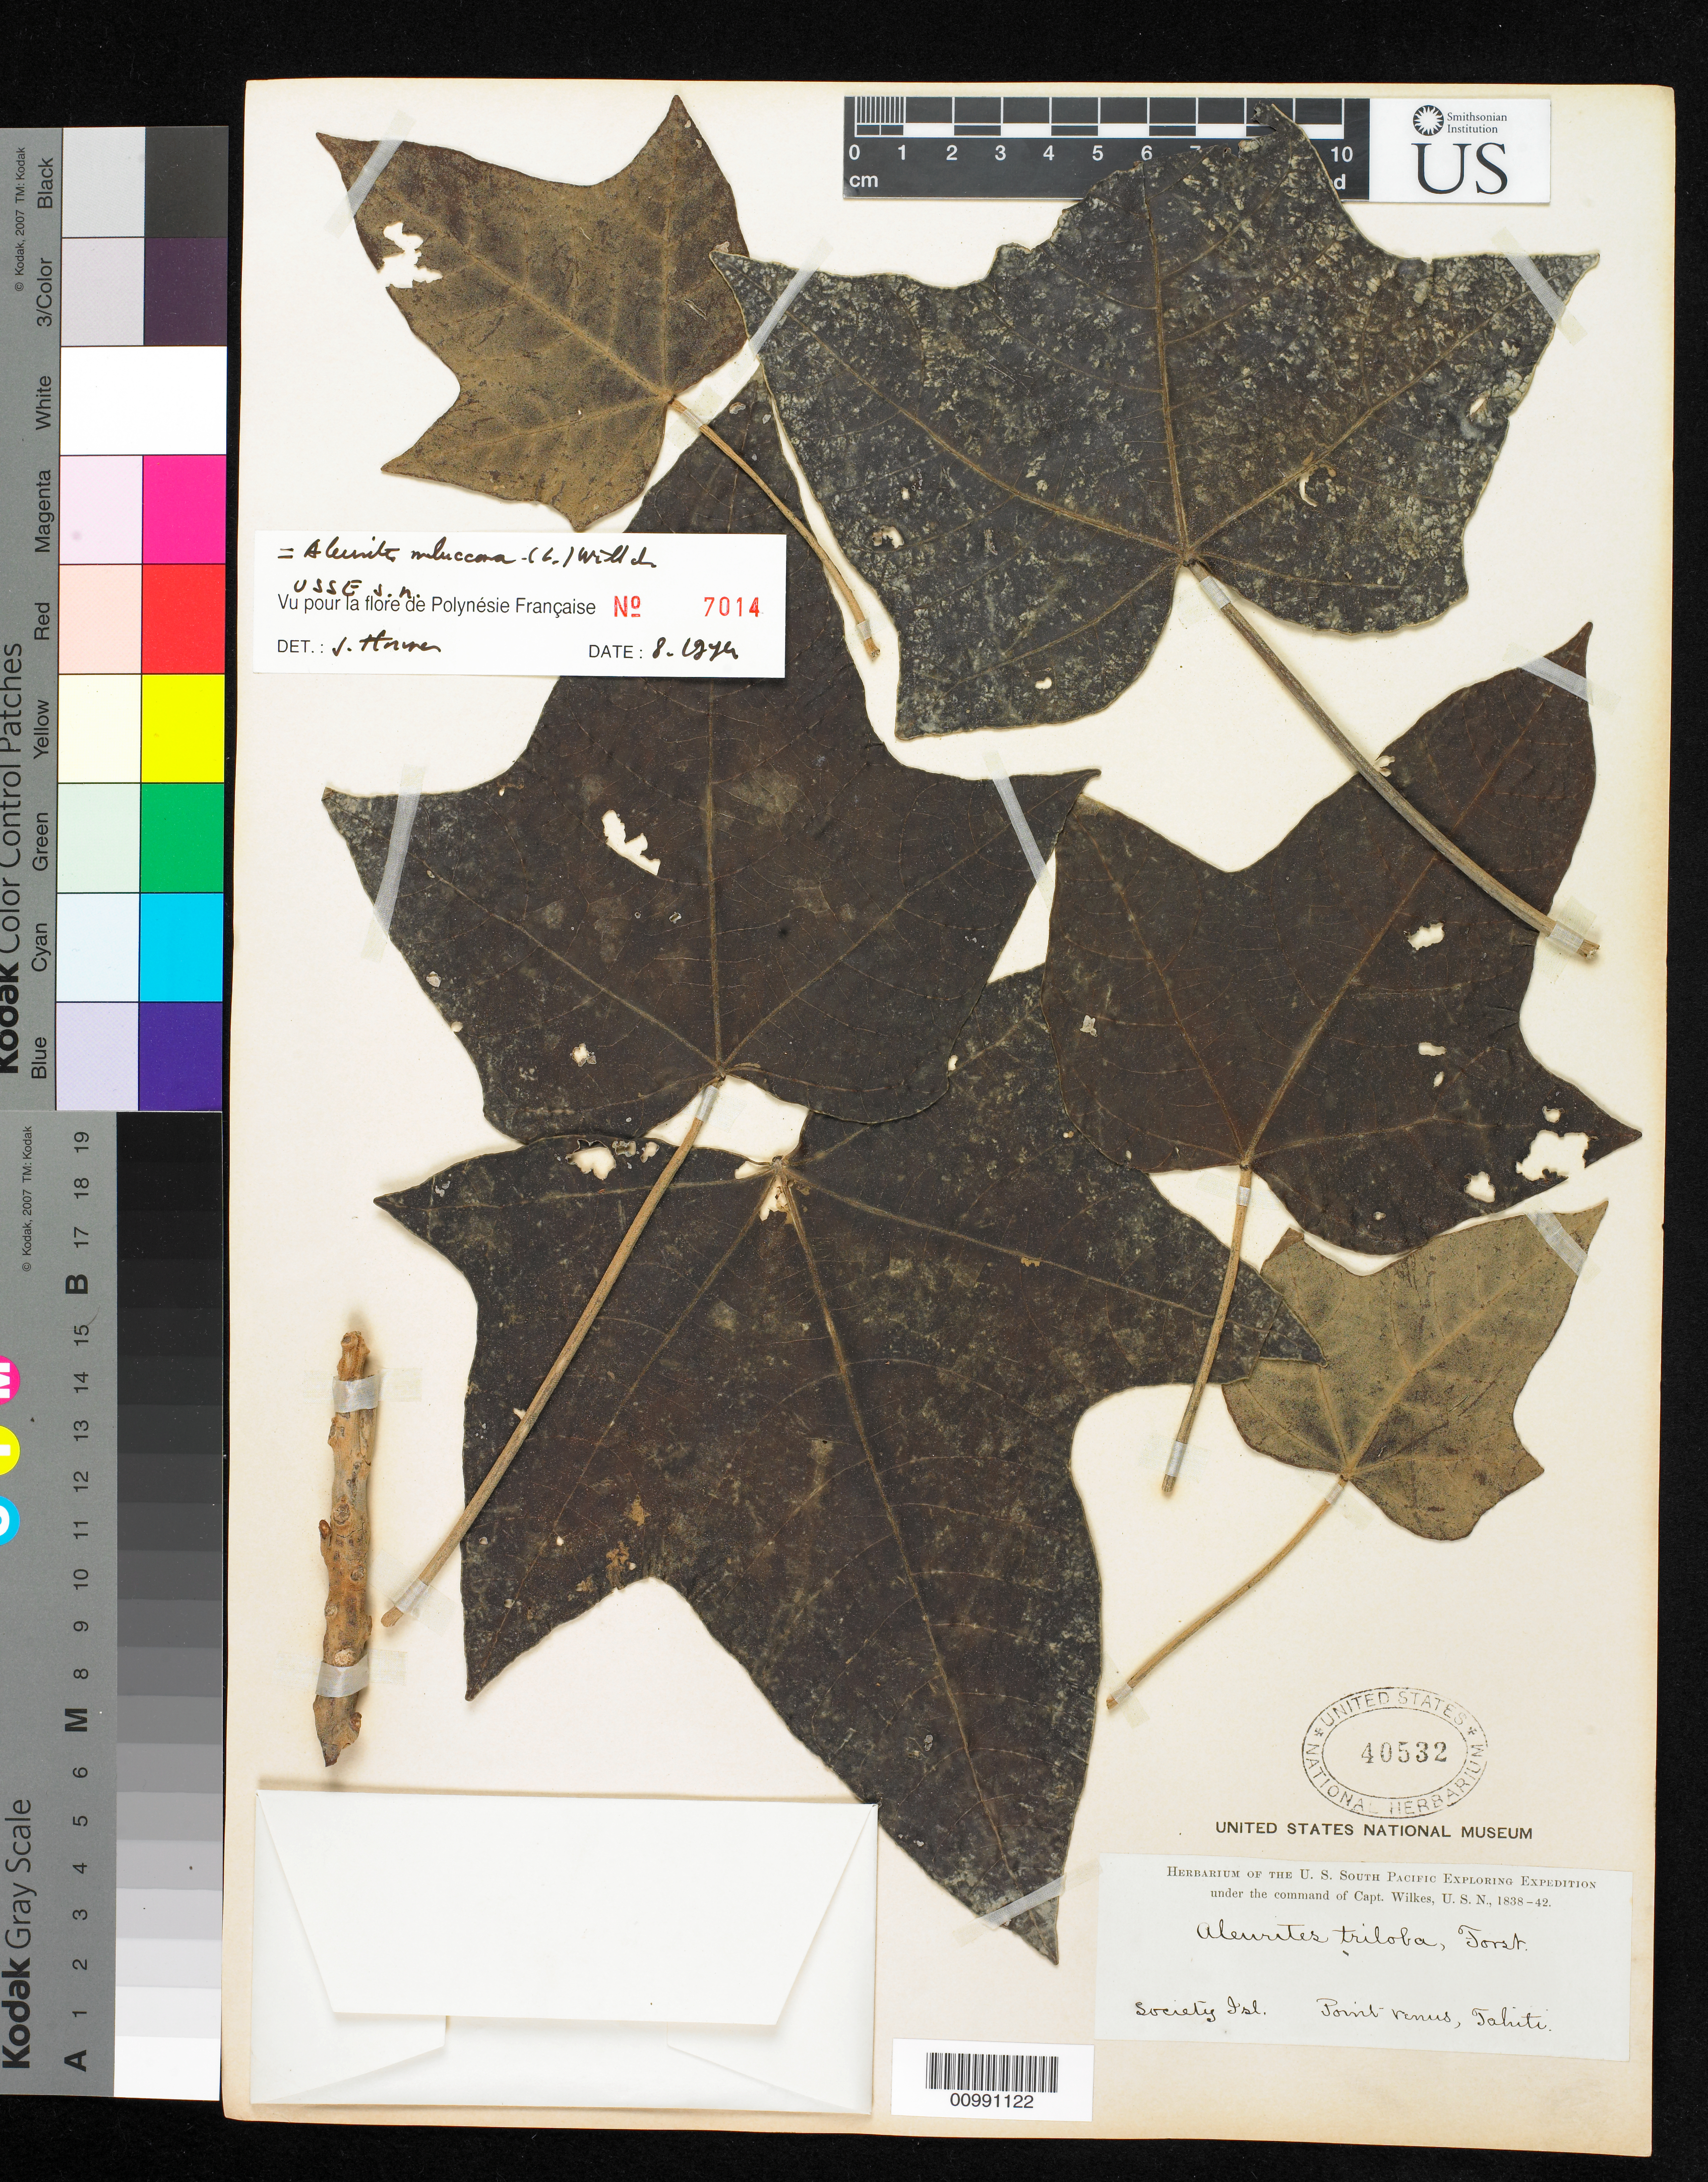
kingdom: Plantae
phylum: Tracheophyta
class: Magnoliopsida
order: Malpighiales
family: Euphorbiaceae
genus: Aleurites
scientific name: Aleurites moluccanus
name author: (L.) Willd.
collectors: Wilkes Explor. Exped.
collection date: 1838/1842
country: French Polynesia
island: Tahiti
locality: Point Venus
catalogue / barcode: US 40532